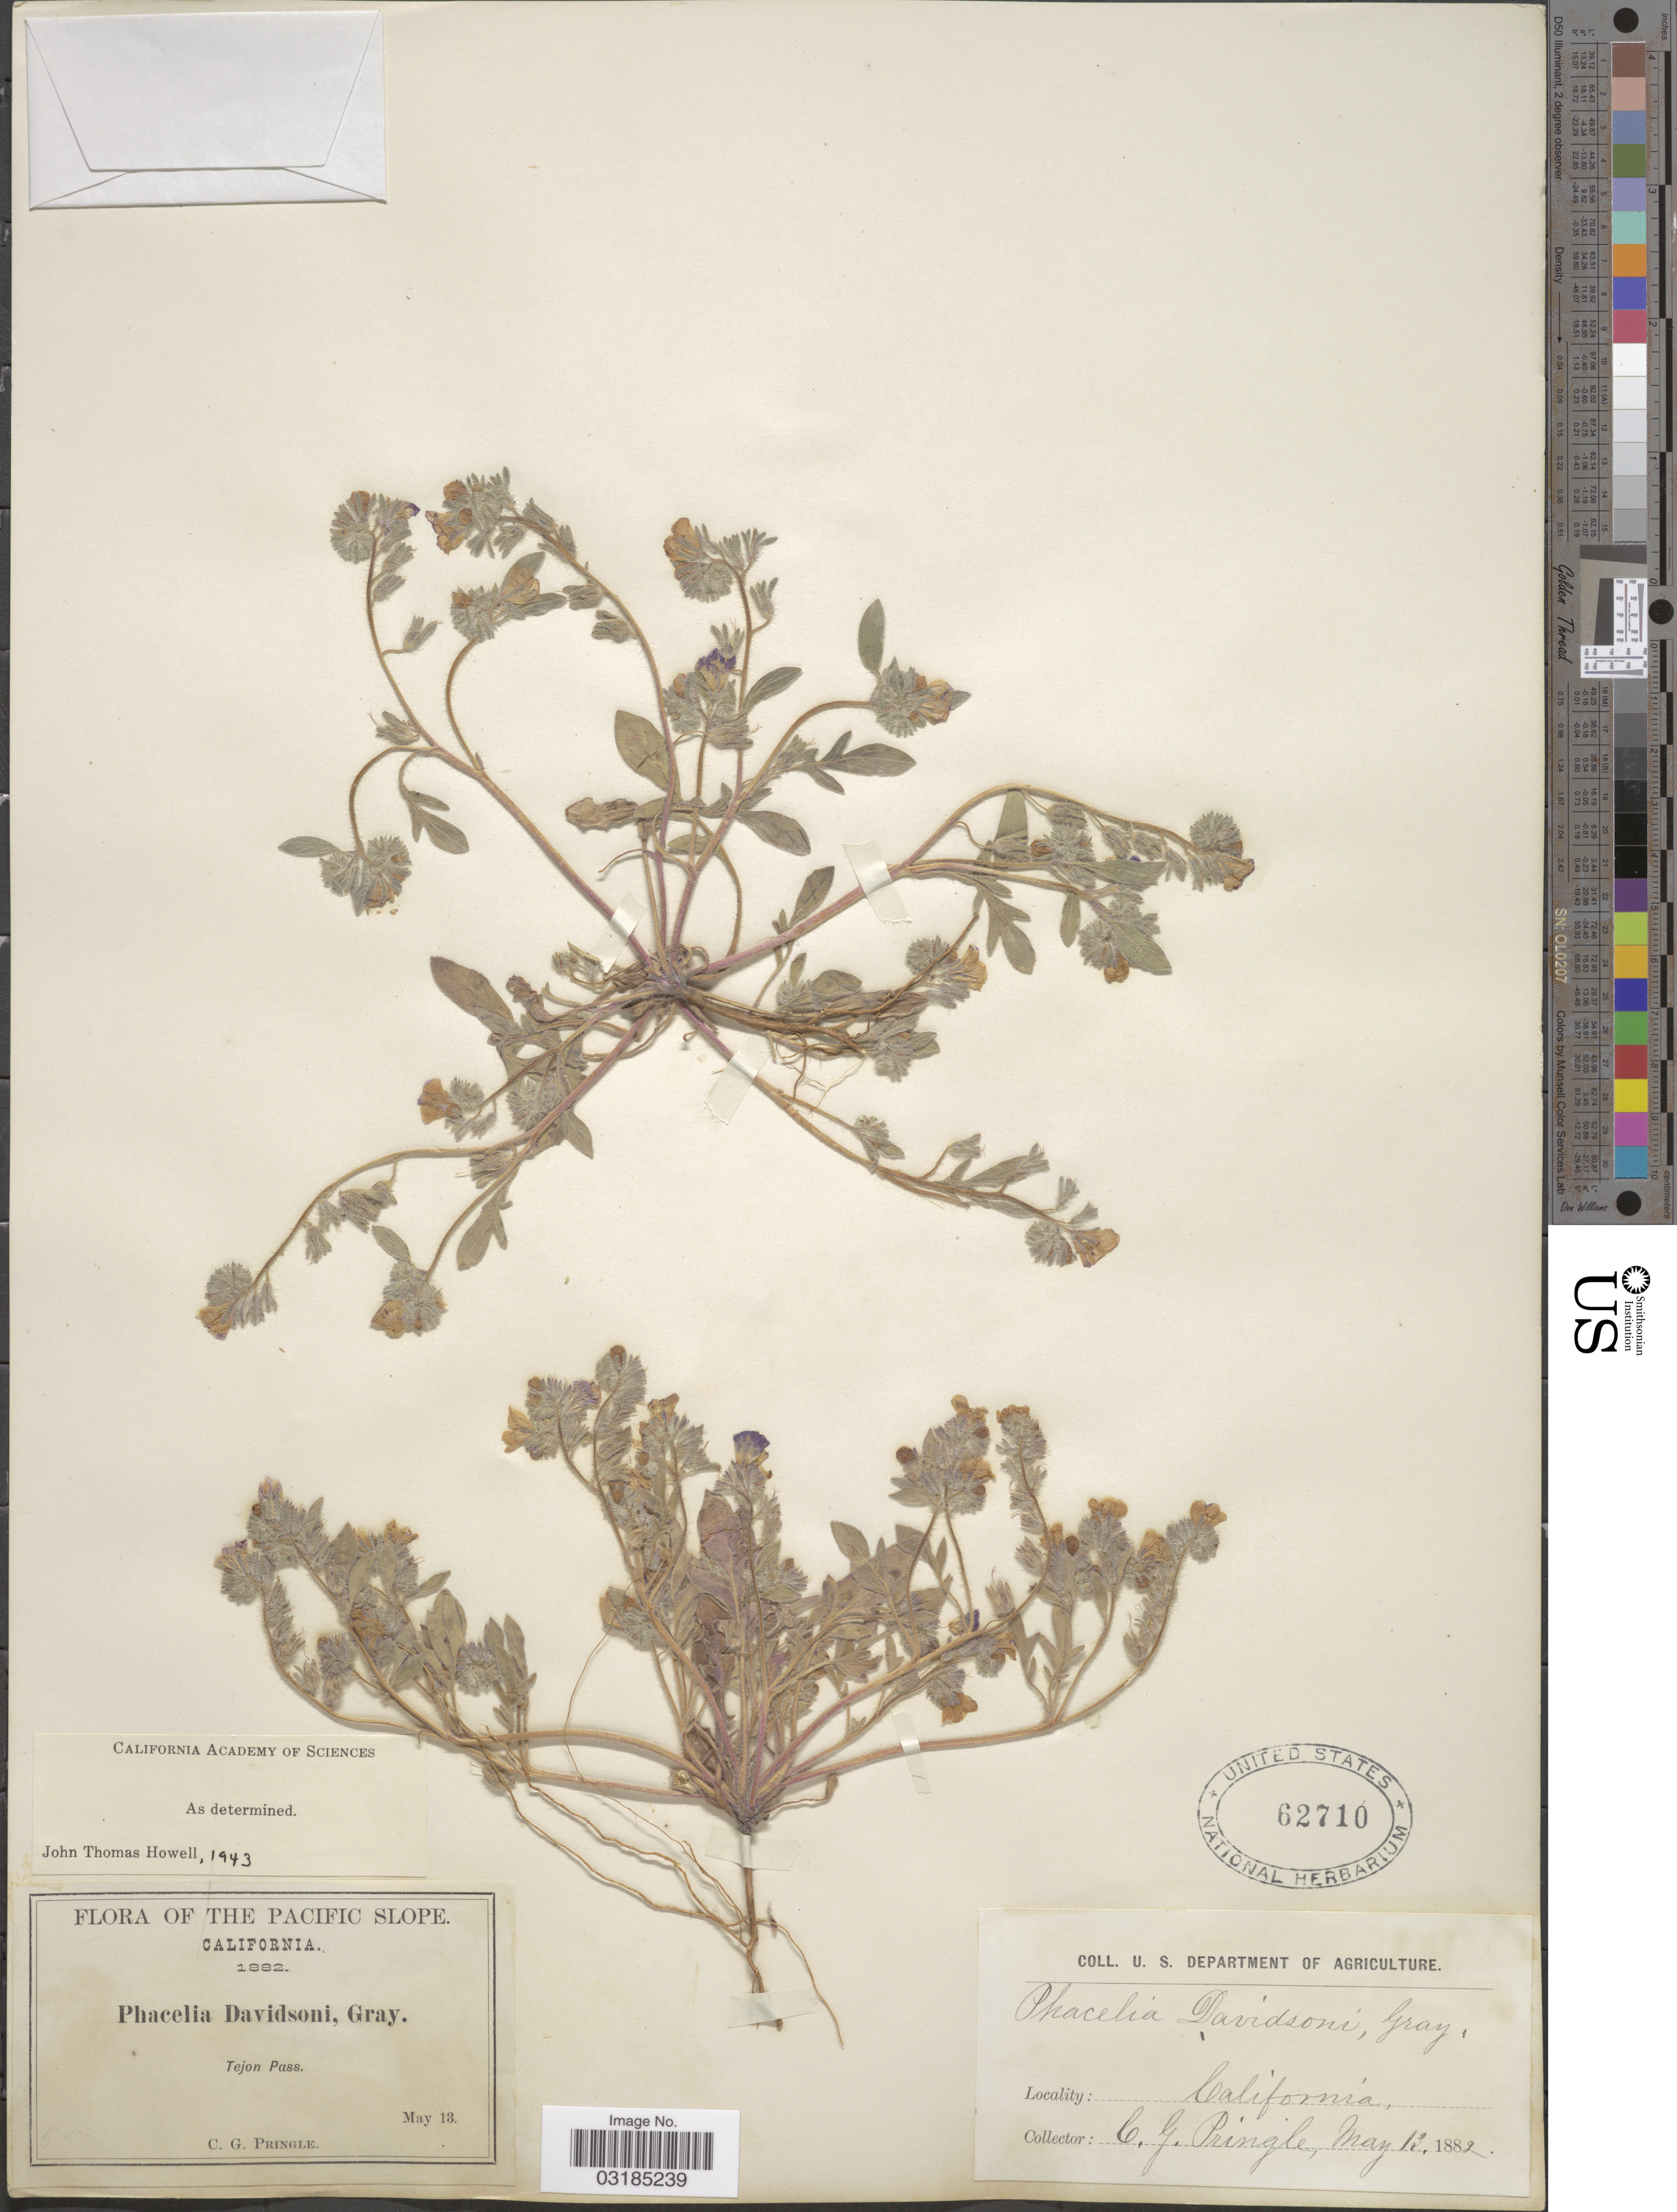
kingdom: Plantae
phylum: Tracheophyta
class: Magnoliopsida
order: Boraginales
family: Hydrophyllaceae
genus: Phacelia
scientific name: Phacelia davidsonii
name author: A. Gray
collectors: C. G. Pringle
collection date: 1883-05-13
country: United States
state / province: California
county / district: Kern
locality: The Pacific Slope. Tejon Pass.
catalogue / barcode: US 62710